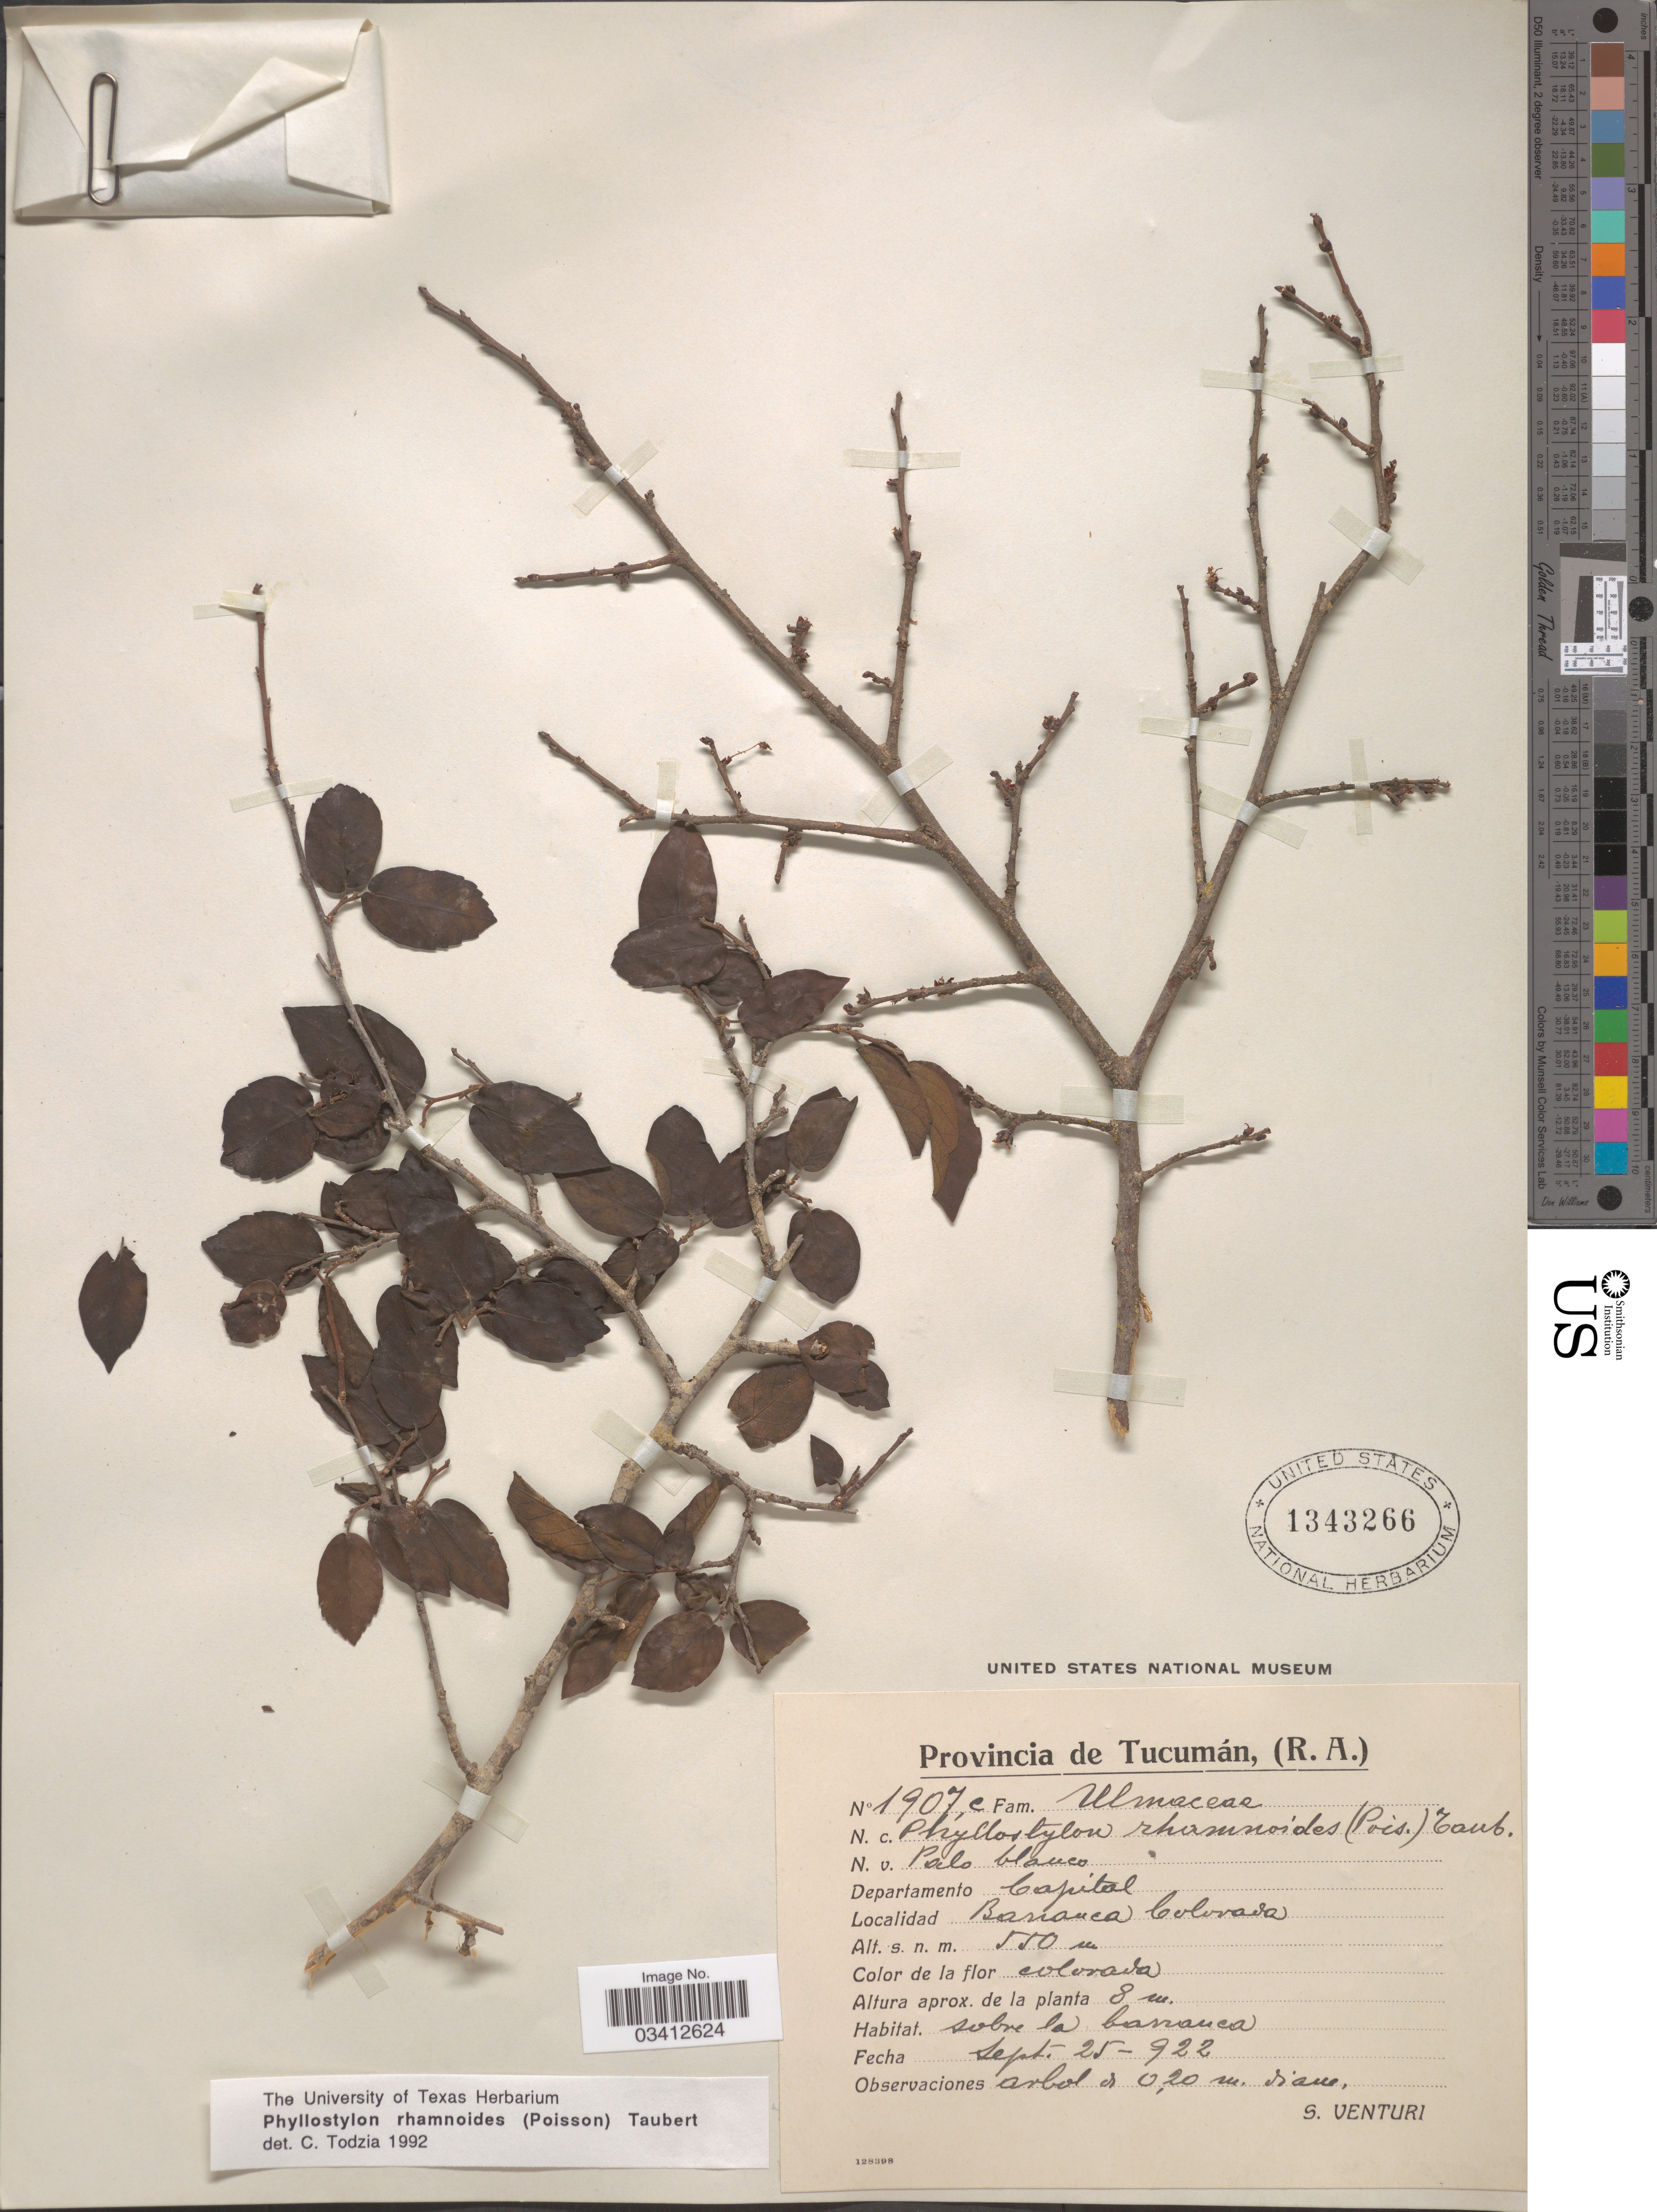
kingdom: Plantae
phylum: Tracheophyta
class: Magnoliopsida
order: Rosales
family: Ulmaceae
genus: Phyllostylon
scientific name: Phyllostylon rhamnoides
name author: (J. Poiss.) Taub.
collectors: S. Venturi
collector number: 1907e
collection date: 1922-09-25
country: Argentina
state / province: Tucuman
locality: Departamento Capital. Barranca Colorada.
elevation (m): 550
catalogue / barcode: US 1343266